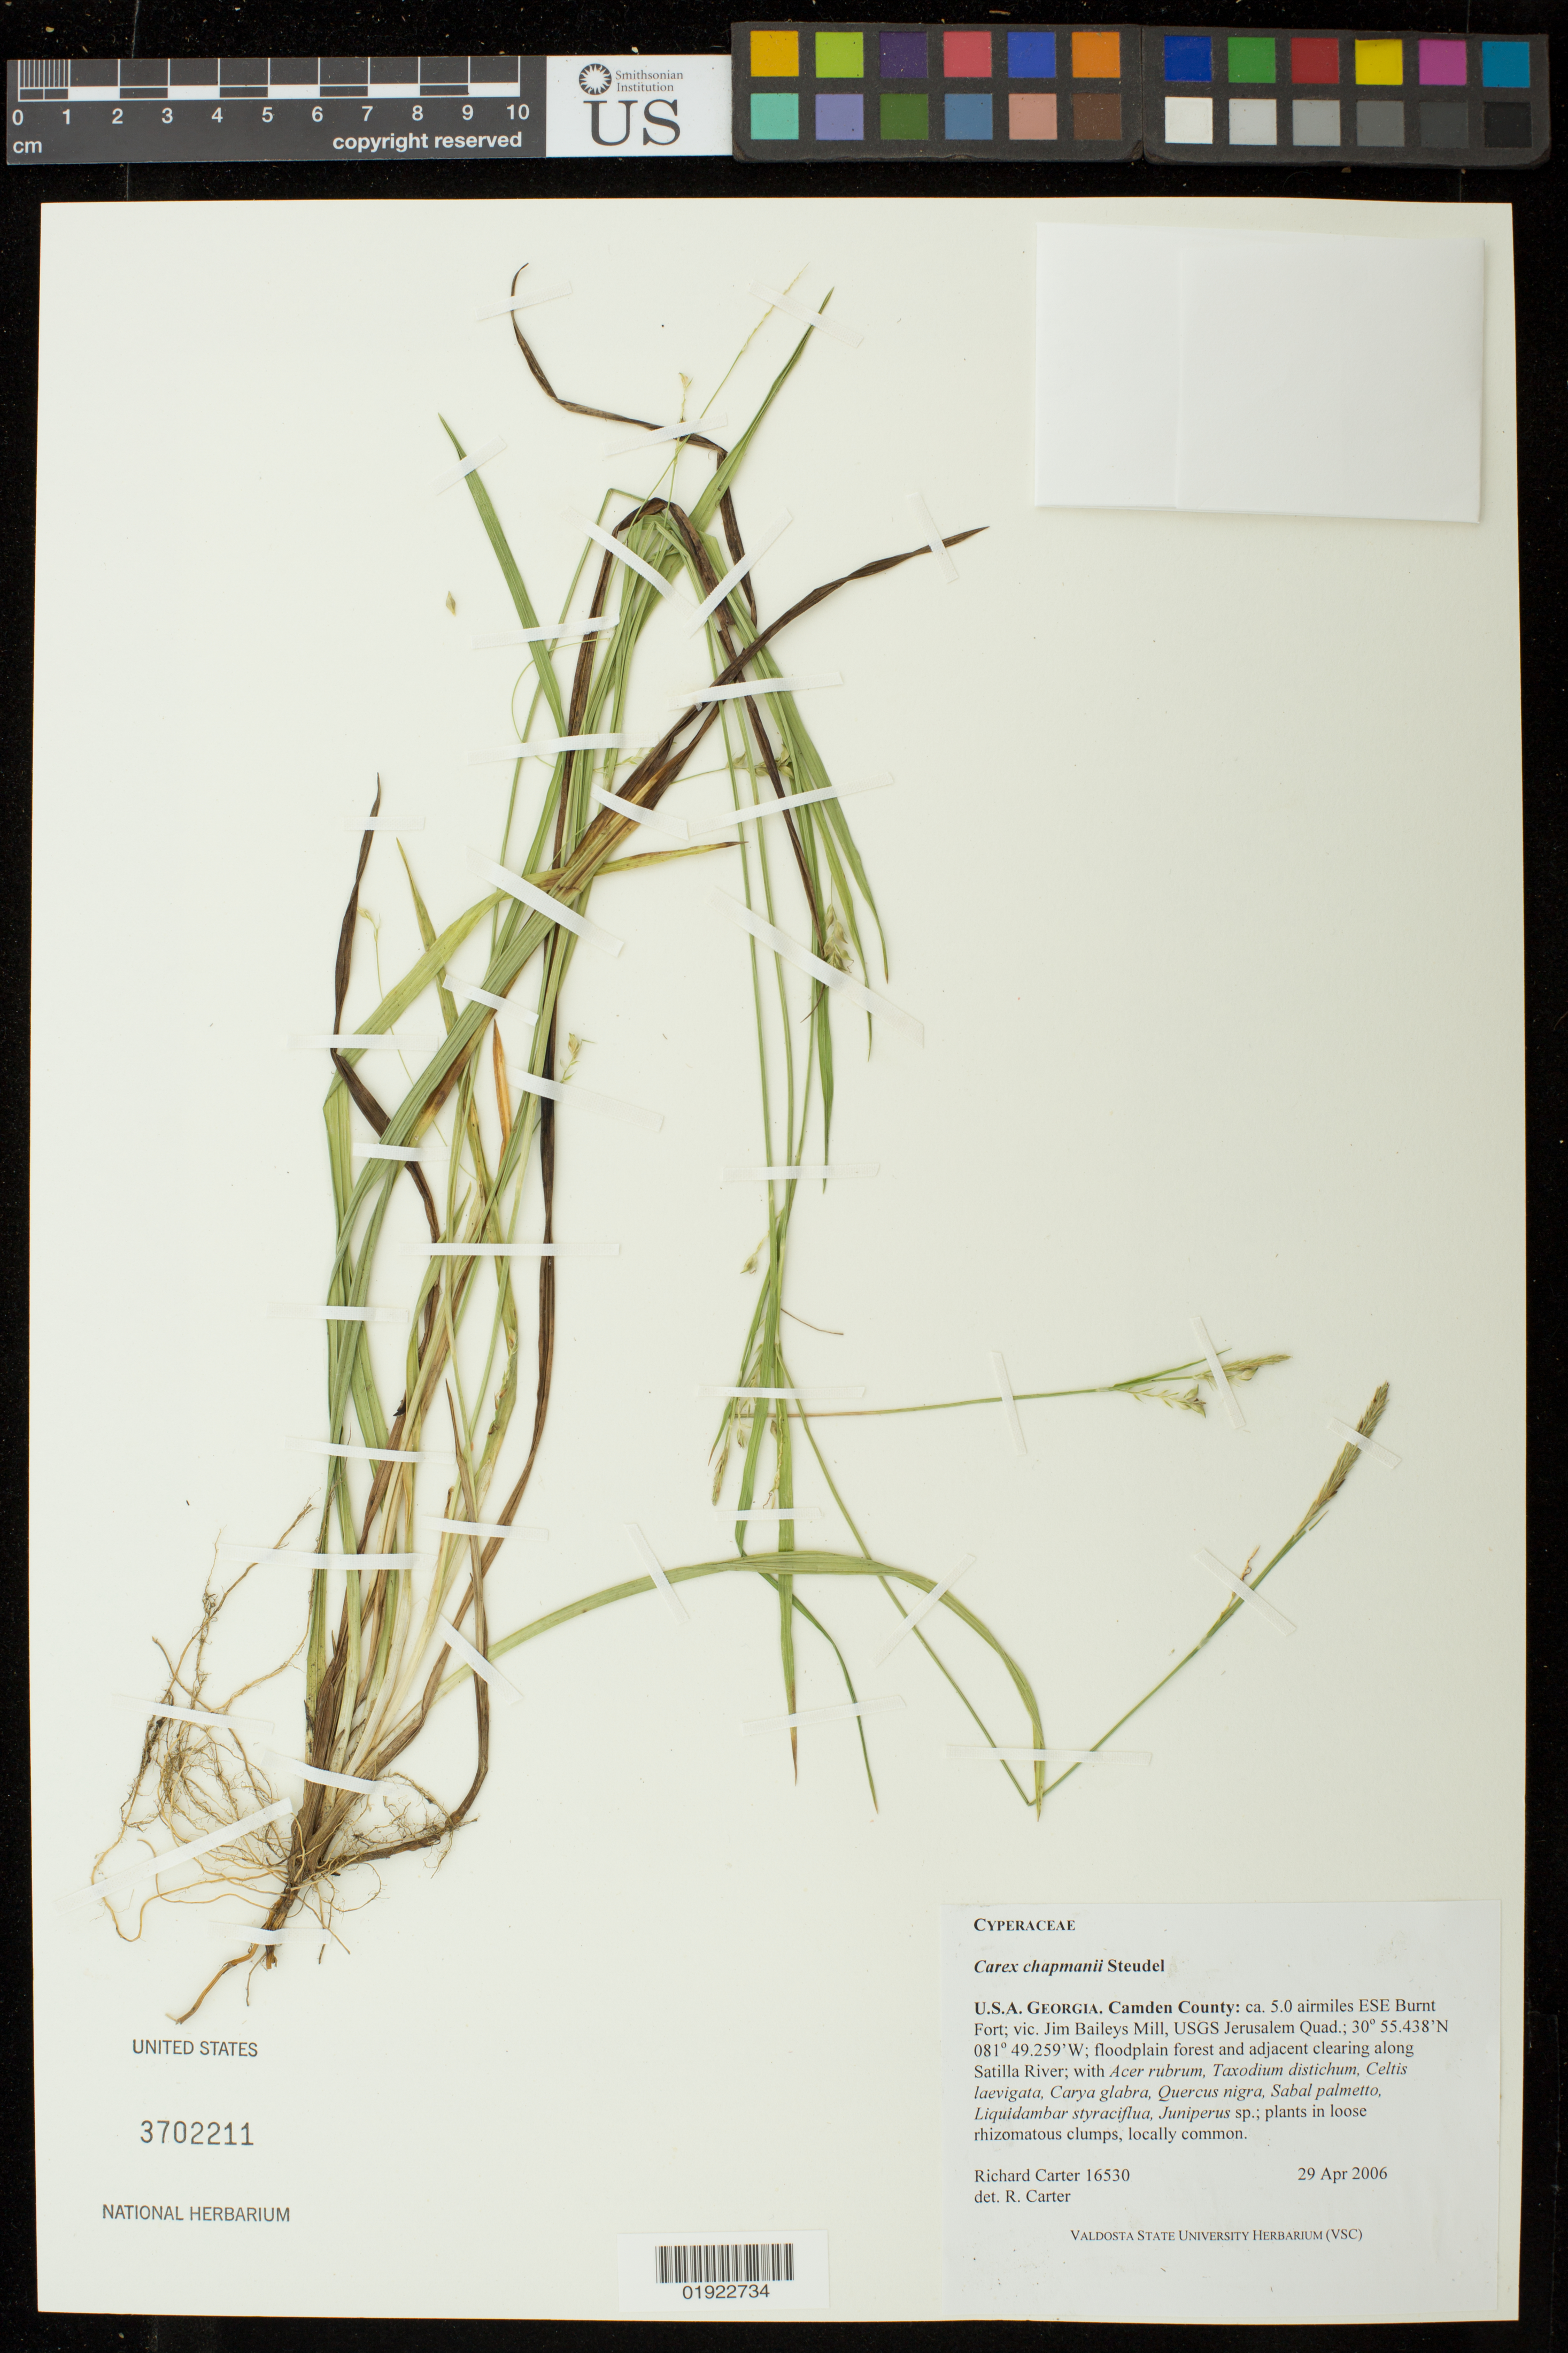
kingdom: Plantae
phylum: Tracheophyta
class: Liliopsida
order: Poales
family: Cyperaceae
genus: Carex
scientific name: Carex chapmanii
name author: Steud.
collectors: R. Carter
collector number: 16530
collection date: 2006-04-29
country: United States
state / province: Georgia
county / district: Camden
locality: ca. 5.0 airmiles ESE Burnt Fort; vic. Jim Baileys Mill, USGS Jerusalem Quad. Adjacent clearing along Satilla River.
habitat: Floodplain forest.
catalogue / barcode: US 3702211